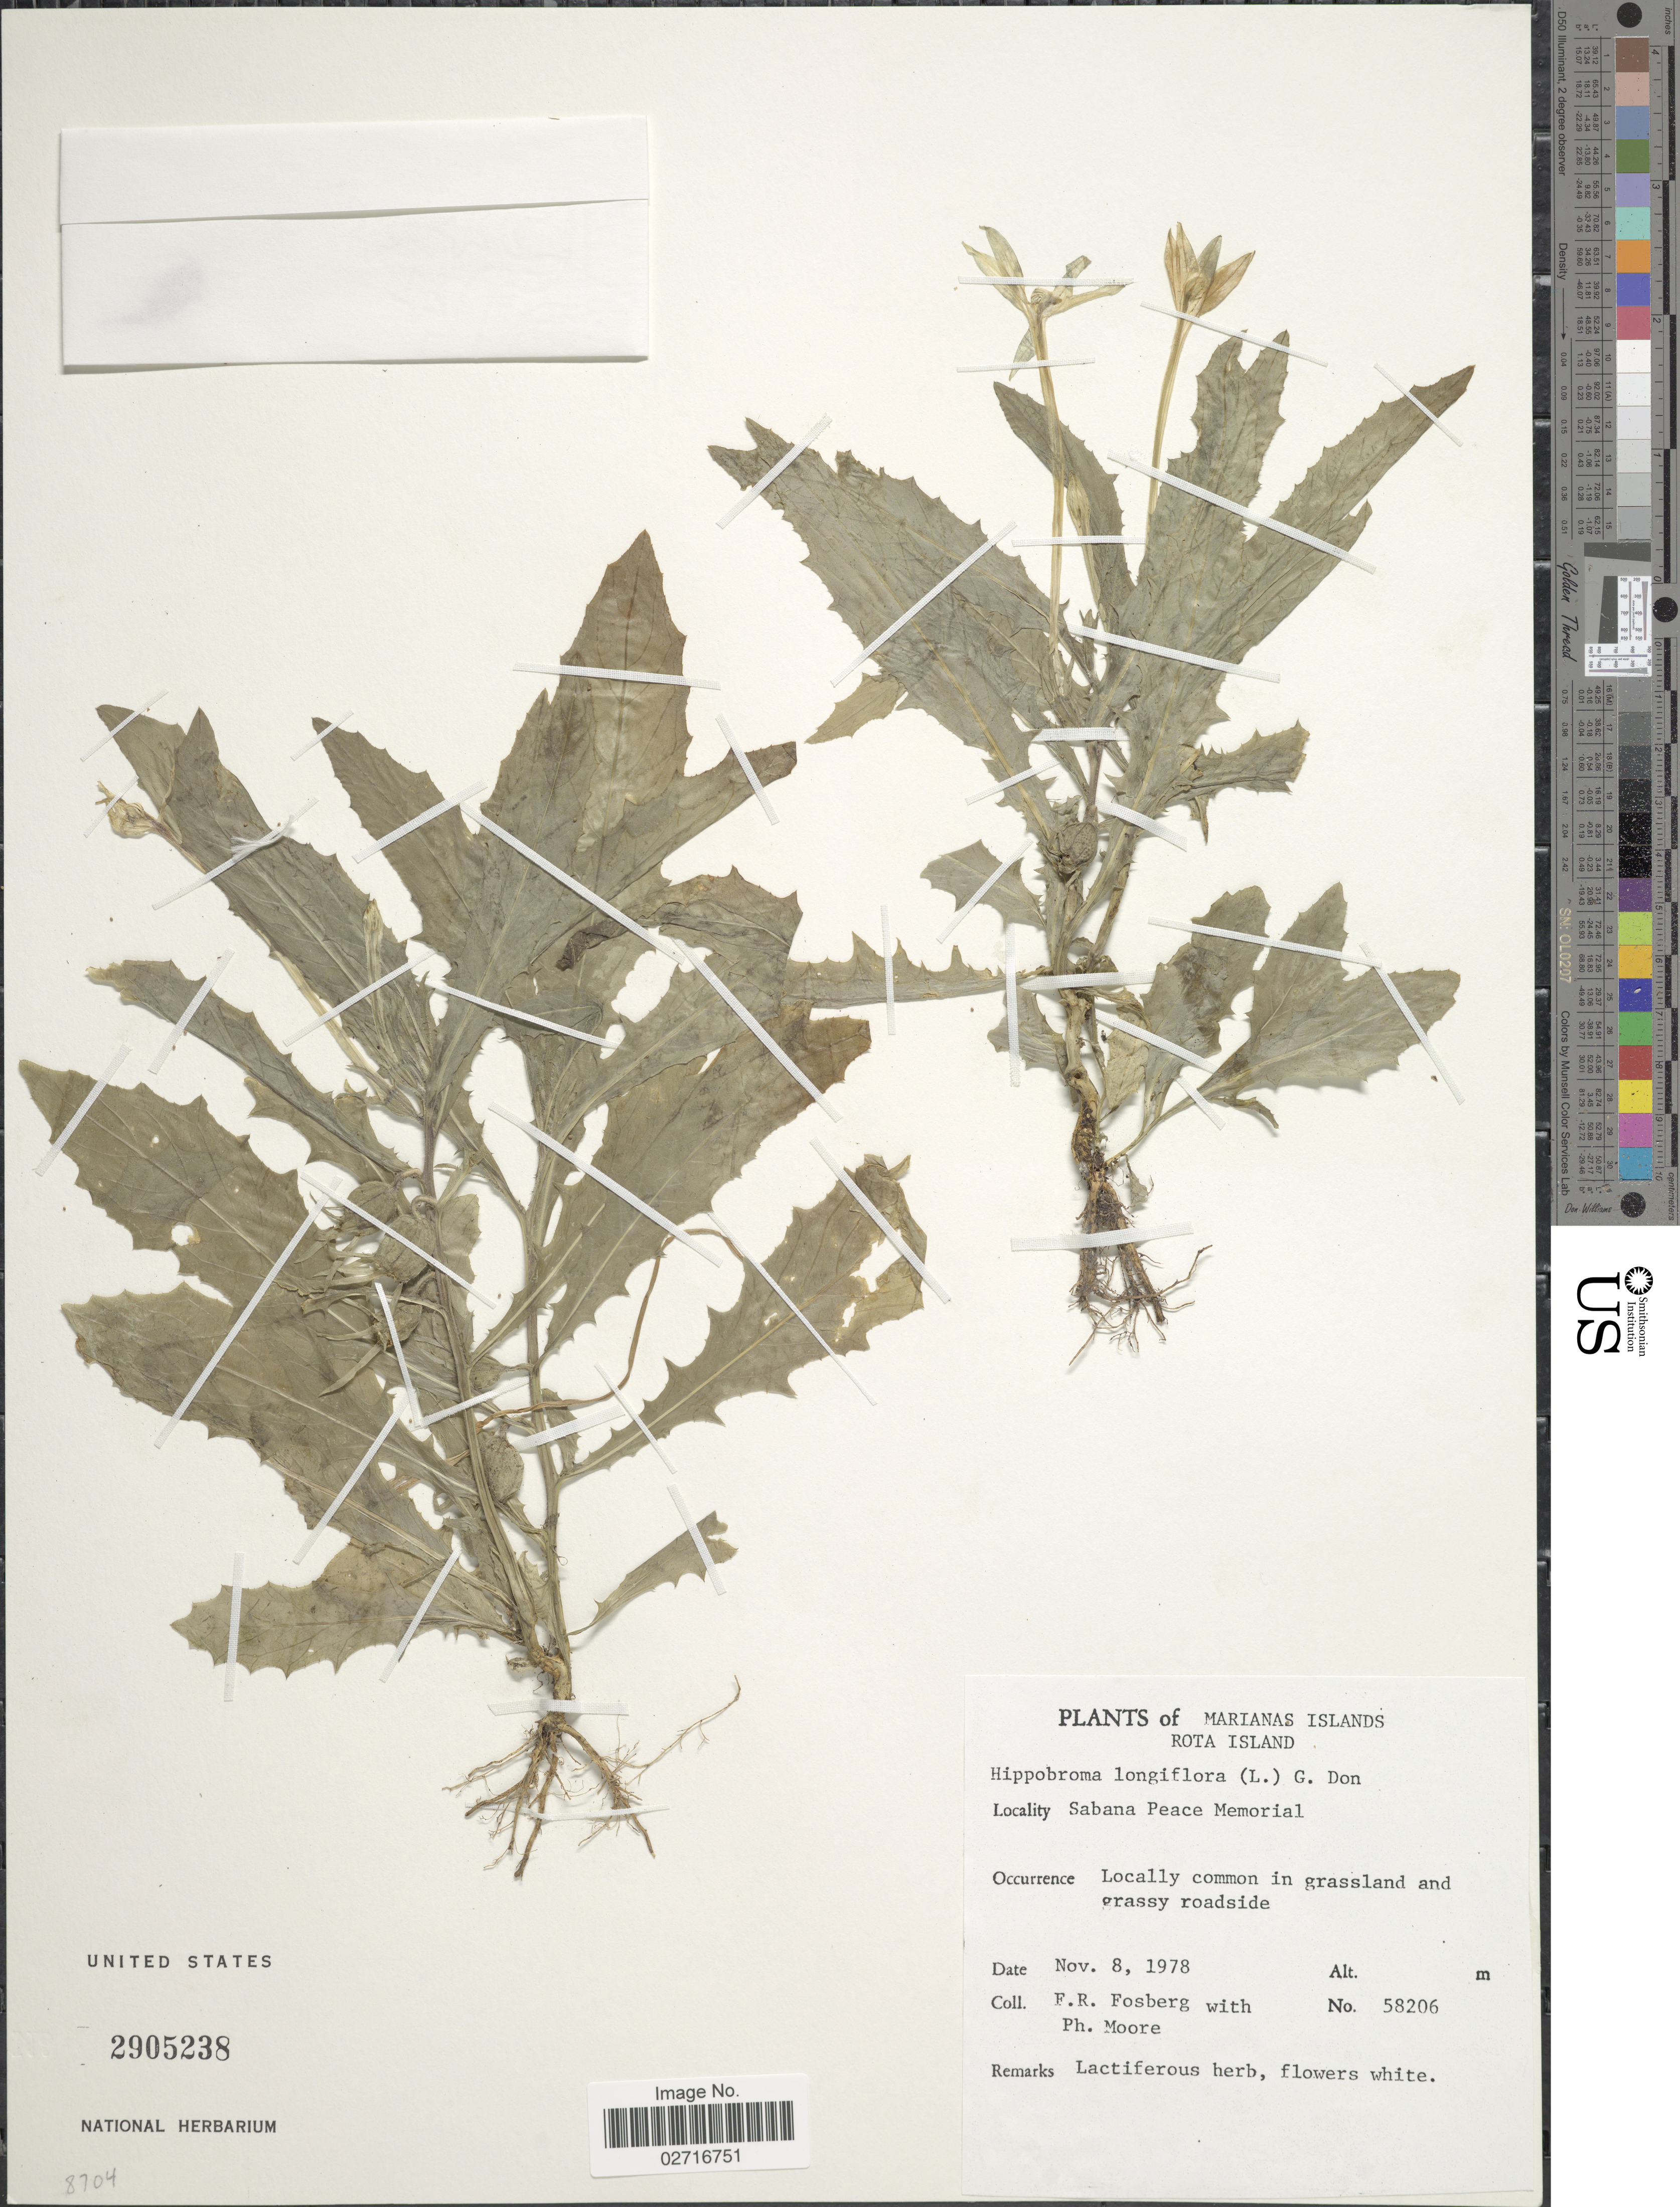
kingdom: Plantae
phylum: Tracheophyta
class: Magnoliopsida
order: Asterales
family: Campanulaceae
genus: Hippobroma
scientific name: Hippobroma longiflora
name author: (L.) G. Don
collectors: F. R. Fosberg & P. Moore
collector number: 58206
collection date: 1978-11-08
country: Northern Mariana Islands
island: Rota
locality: Rota, Sabana Peace Memorial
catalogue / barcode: US 2905238